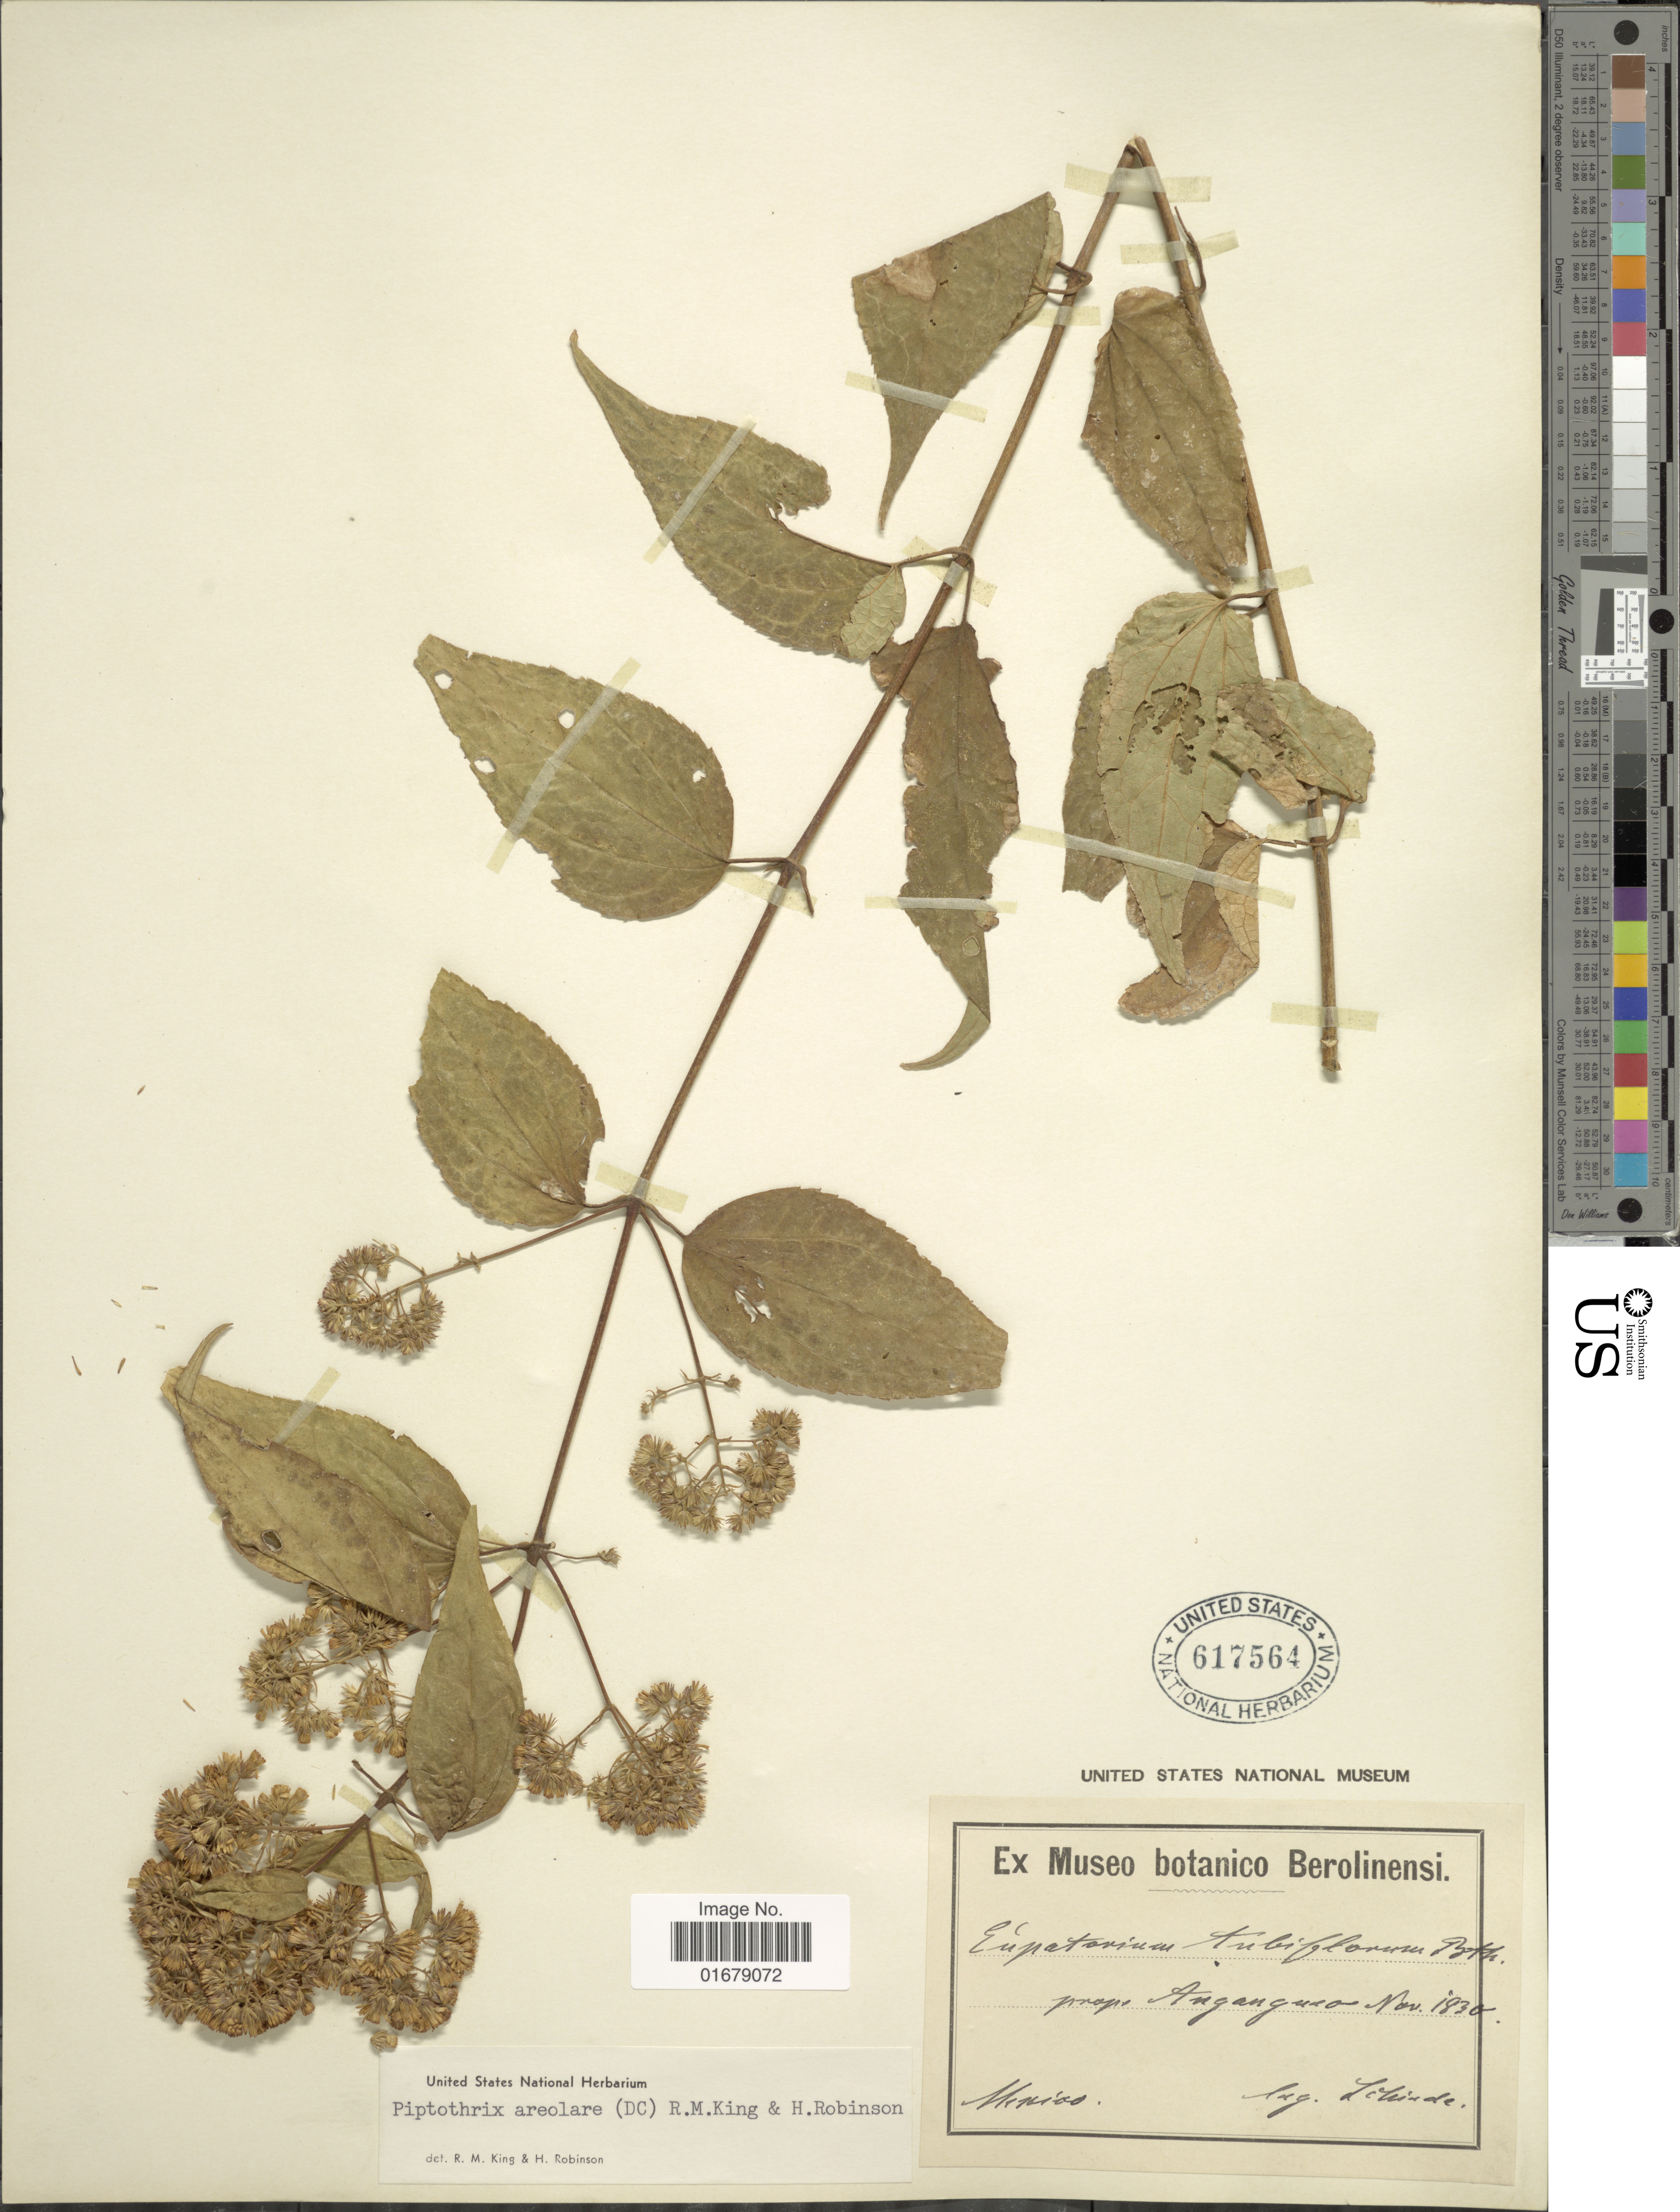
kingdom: Plantae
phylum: Tracheophyta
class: Magnoliopsida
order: Asterales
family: Asteraceae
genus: Piptothrix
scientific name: Piptothrix areolaris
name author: (DC.) R.M. King & H. Rob.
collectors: I. Linde-Laursen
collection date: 1830-11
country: Mexico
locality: Prop. Anganguno. Mexico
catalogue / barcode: US 617564